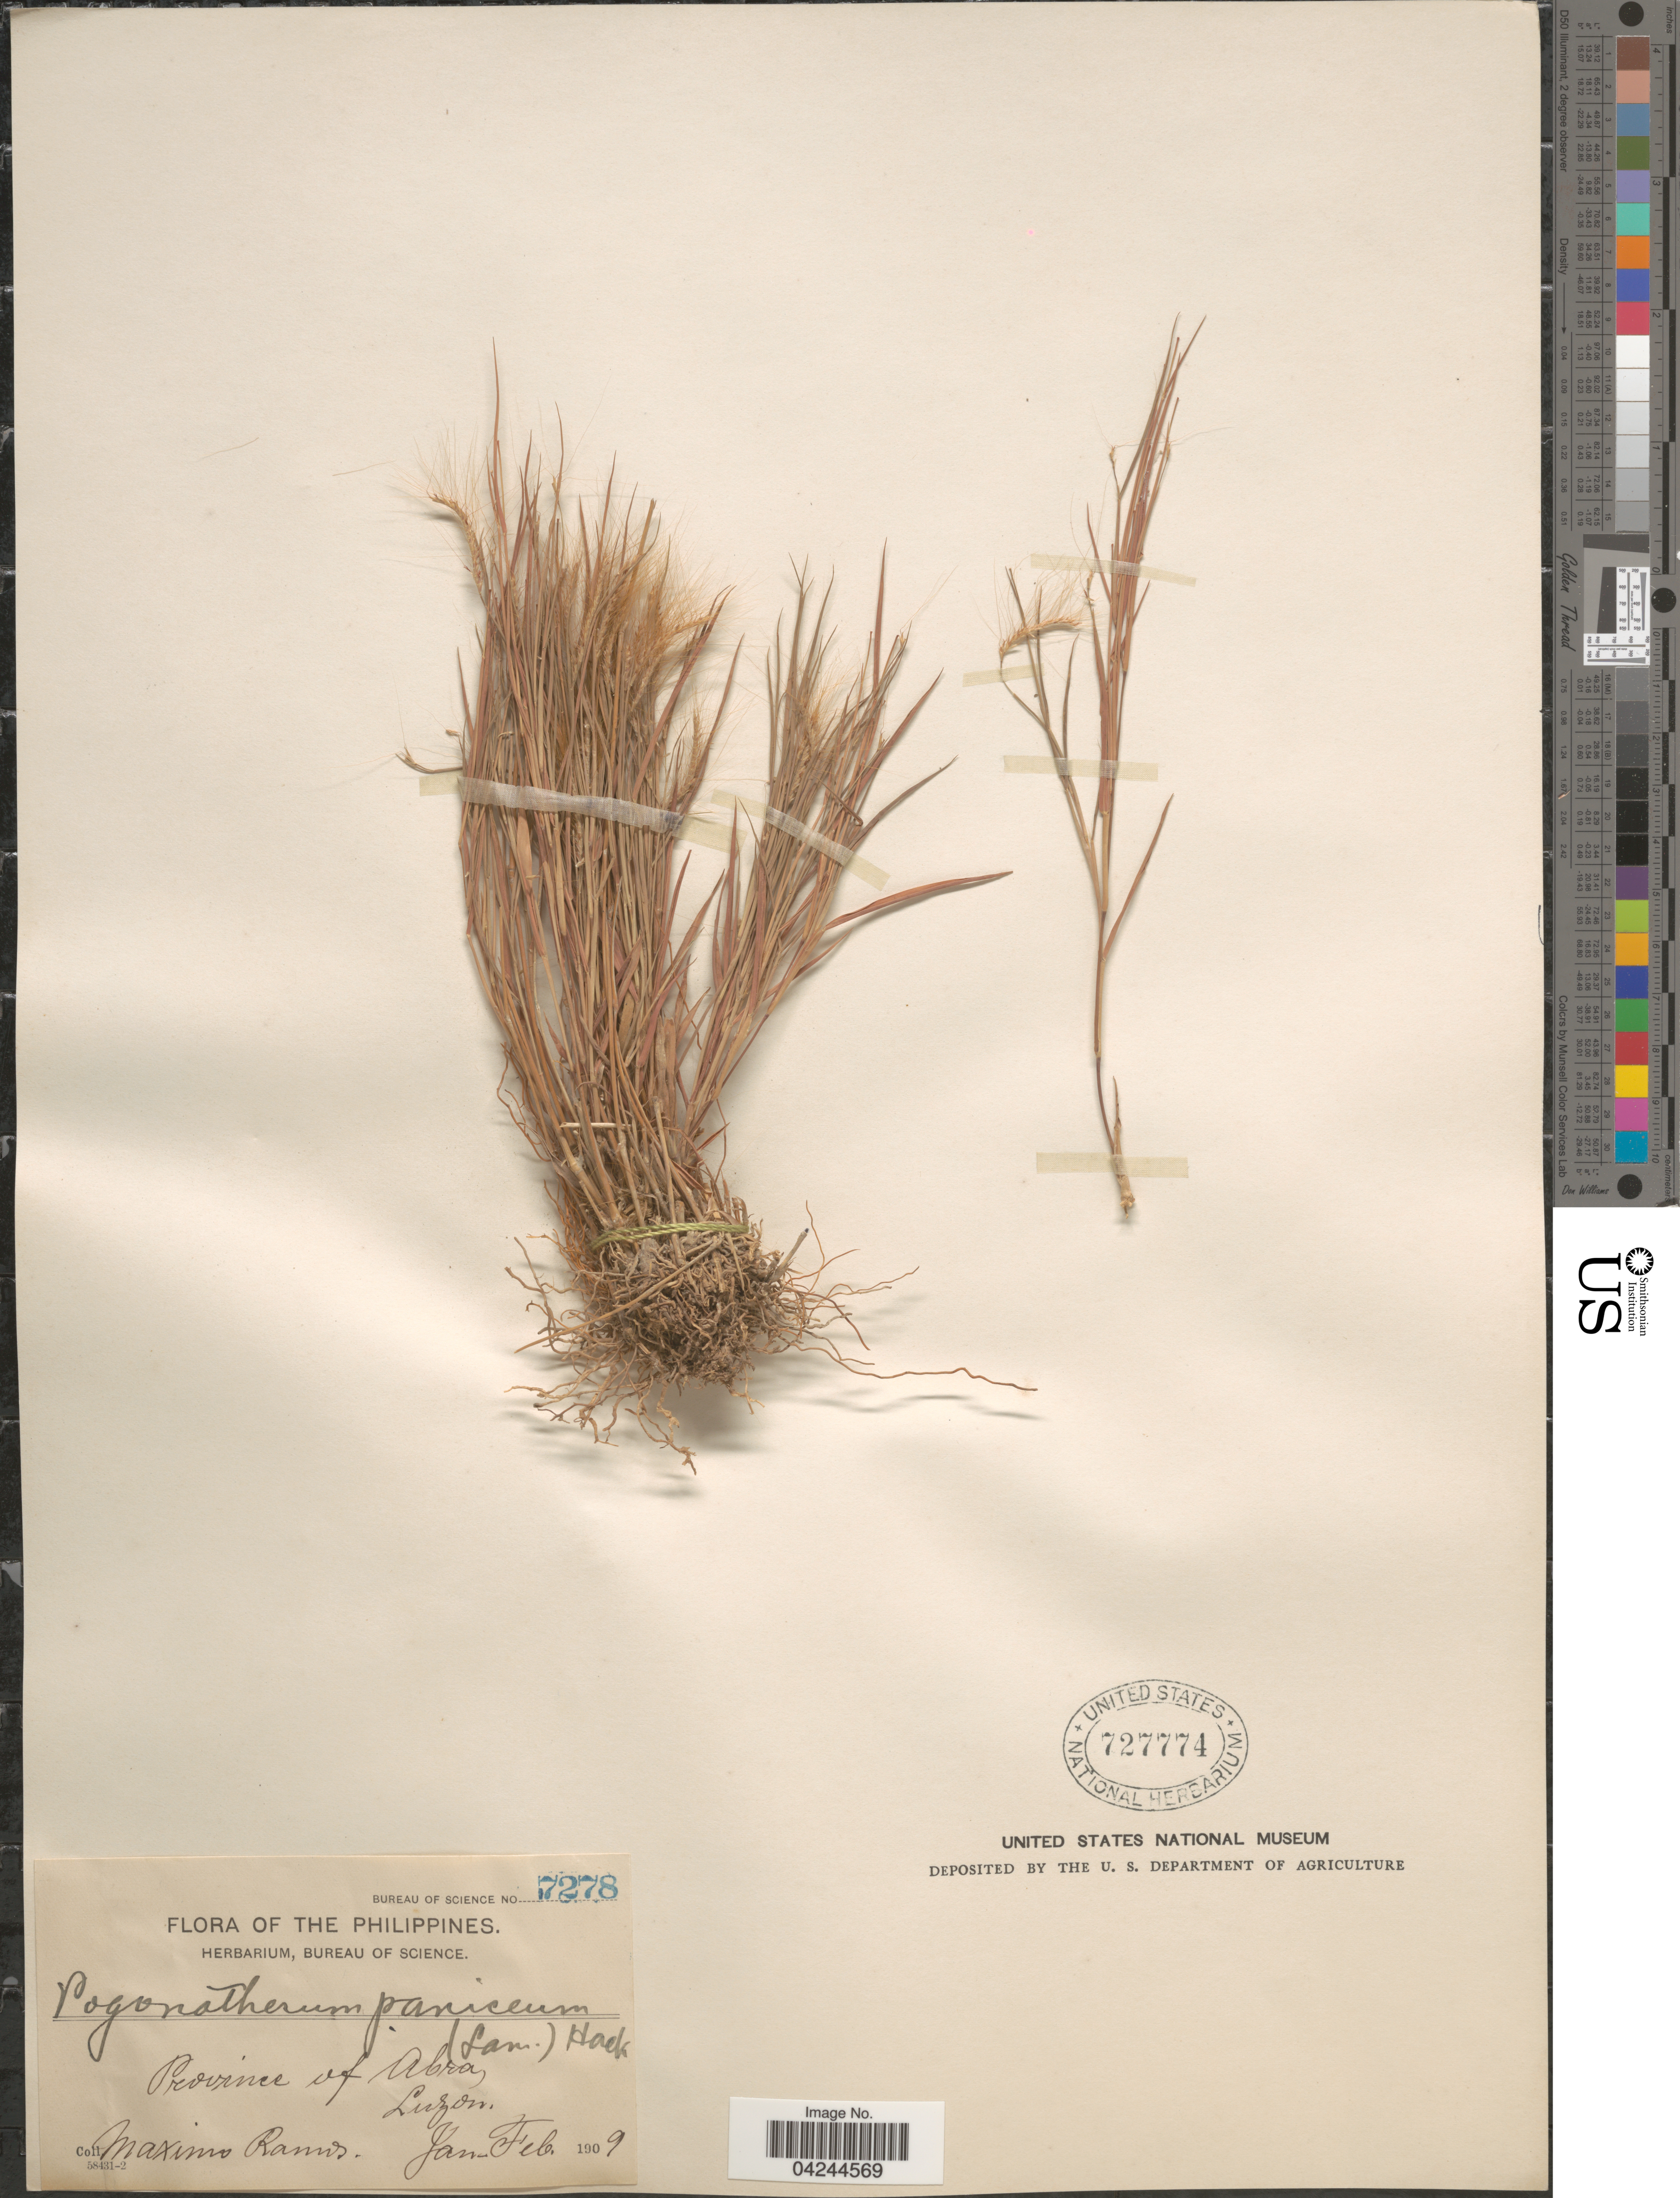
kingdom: Plantae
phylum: Tracheophyta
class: Liliopsida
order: Poales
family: Poaceae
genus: Pogonatherum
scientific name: Pogonatherum crinitum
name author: (Thunb.) Kunth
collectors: M. Ramos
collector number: Bureau of Science 7278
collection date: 1909-01/1909-02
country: Philippines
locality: Province of Abra, Luzon.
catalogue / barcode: US 727774